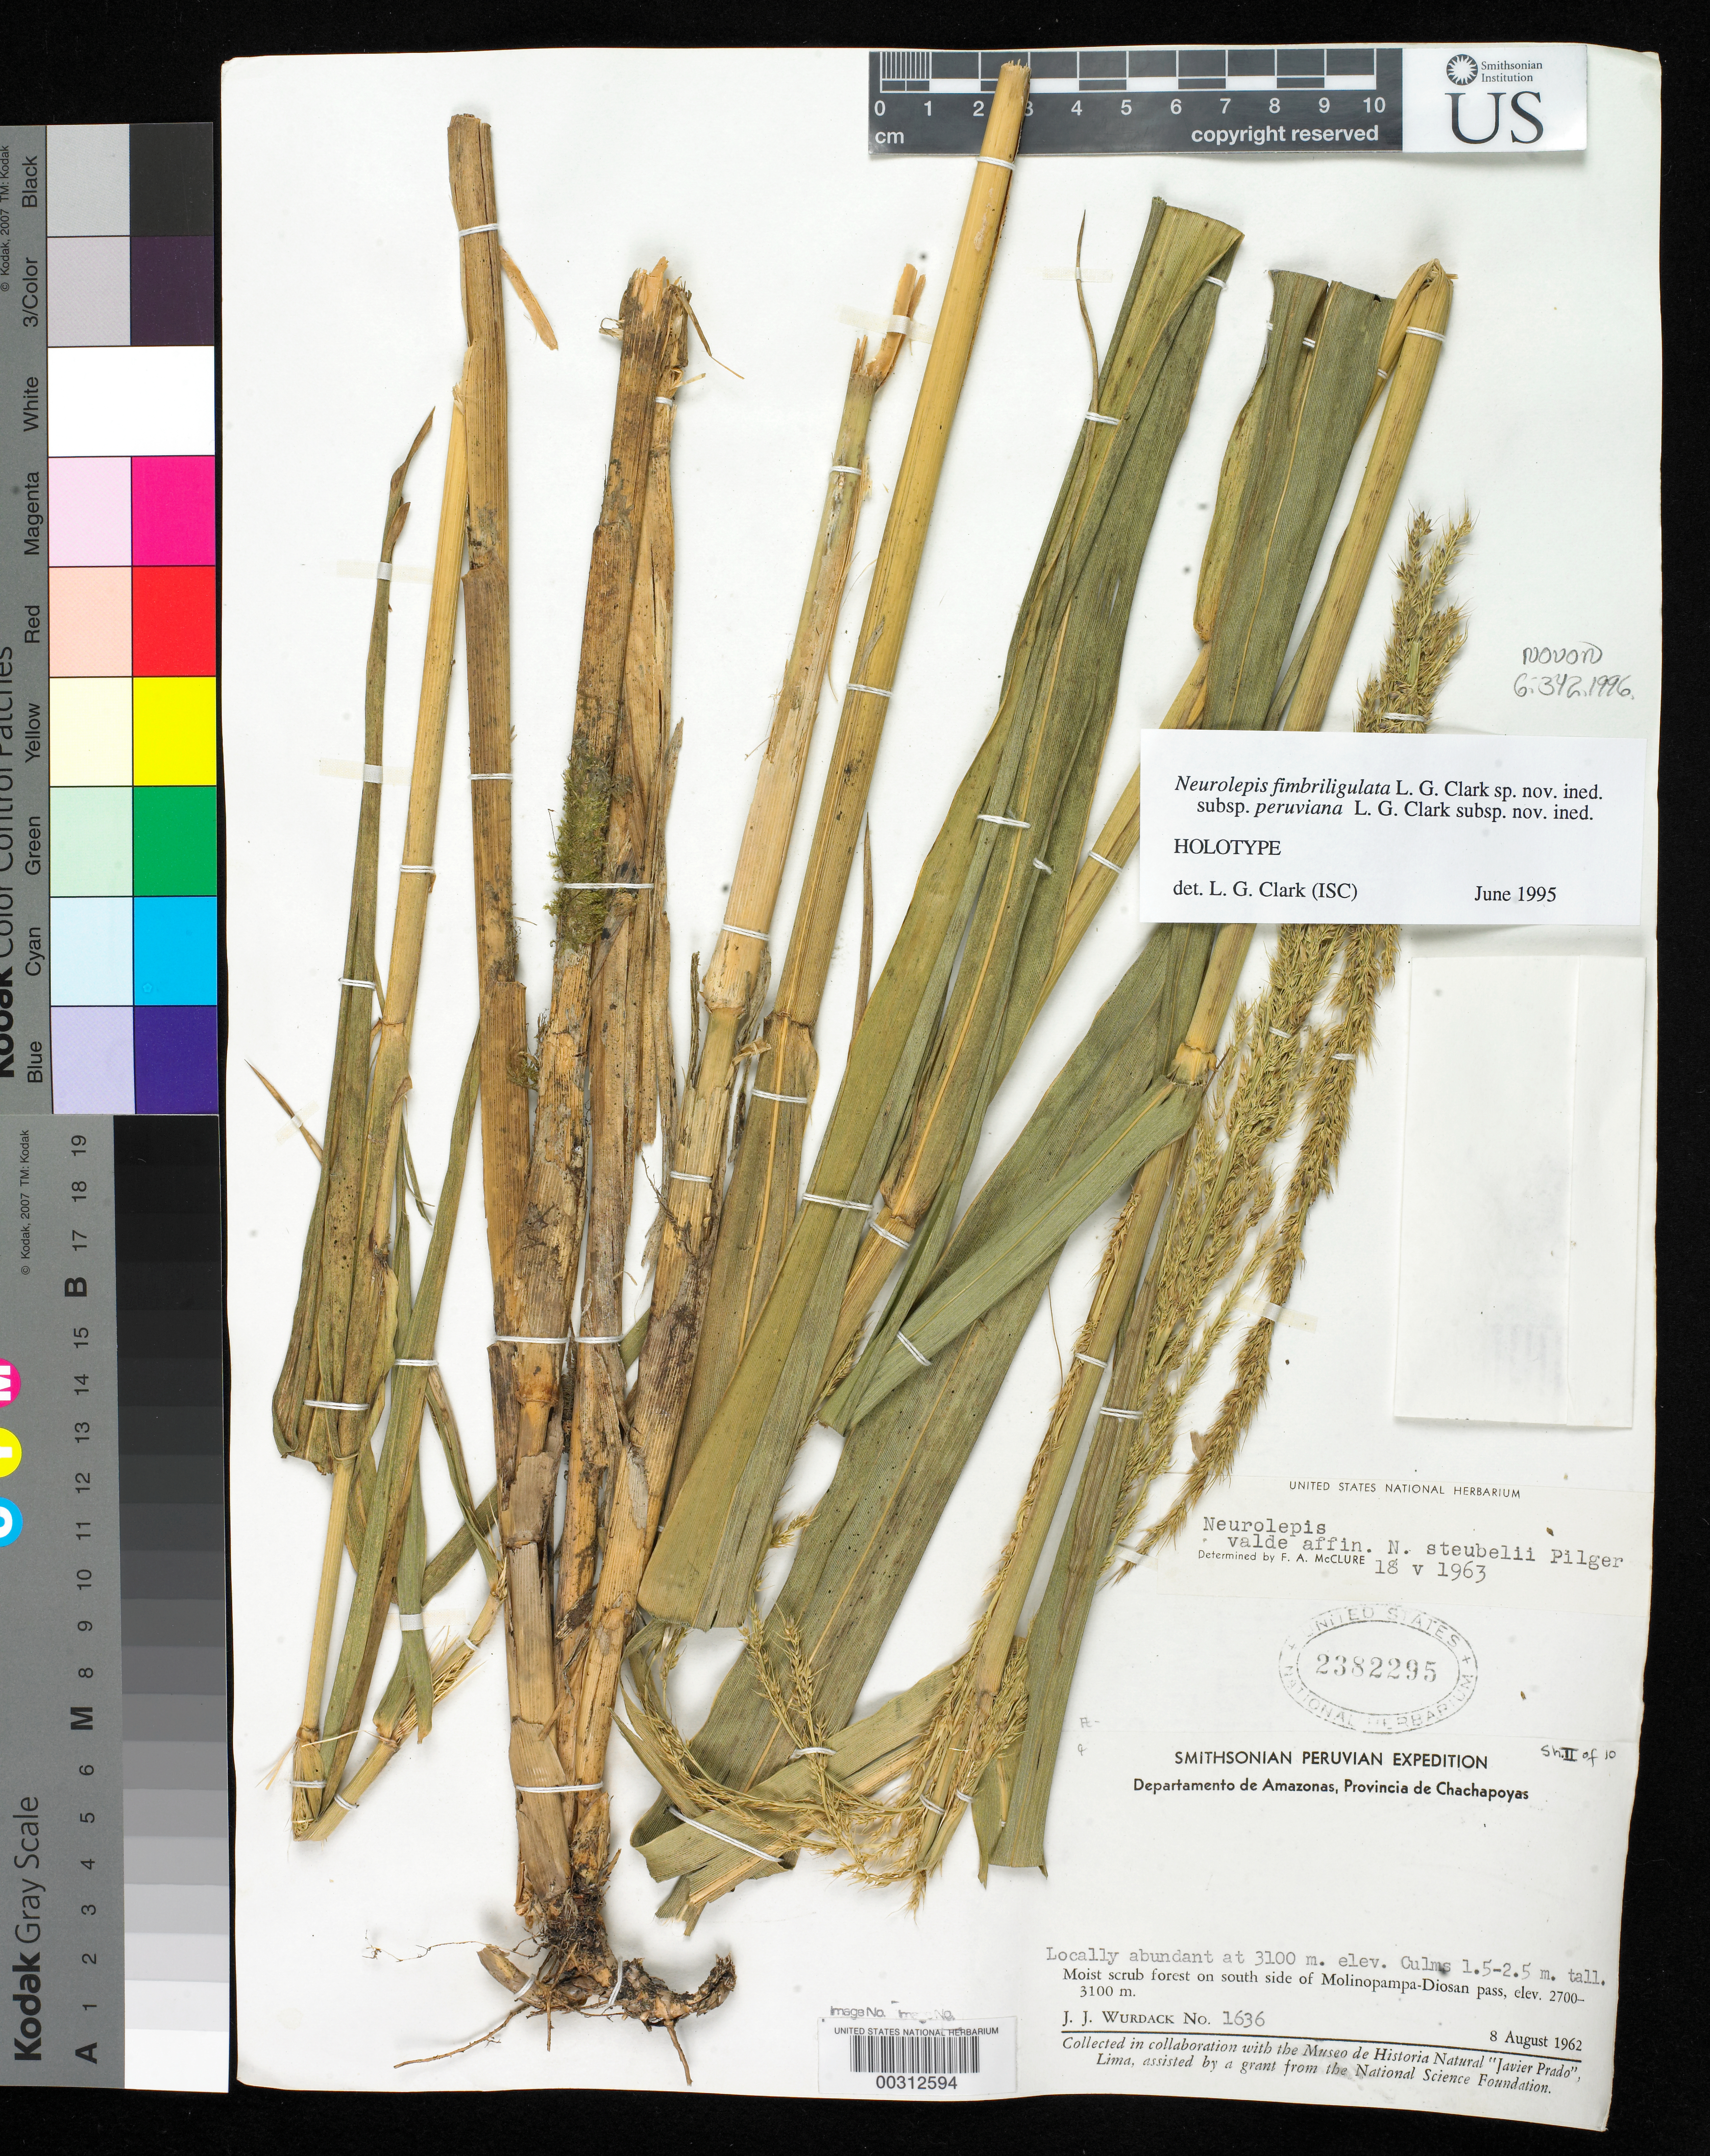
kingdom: Plantae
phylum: Tracheophyta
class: Liliopsida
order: Poales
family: Poaceae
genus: Neurolepis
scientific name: Neurolepis fimbriligulata subsp. peruviana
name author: L.G. Clark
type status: Holotype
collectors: J. J. Wurdack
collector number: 1636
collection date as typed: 08 Aug 1962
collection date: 1962-08-08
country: Peru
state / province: Amazonas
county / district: Chachapoyas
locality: S side of Molinopampa-Diosan Pass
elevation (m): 2700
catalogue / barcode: US 2382295